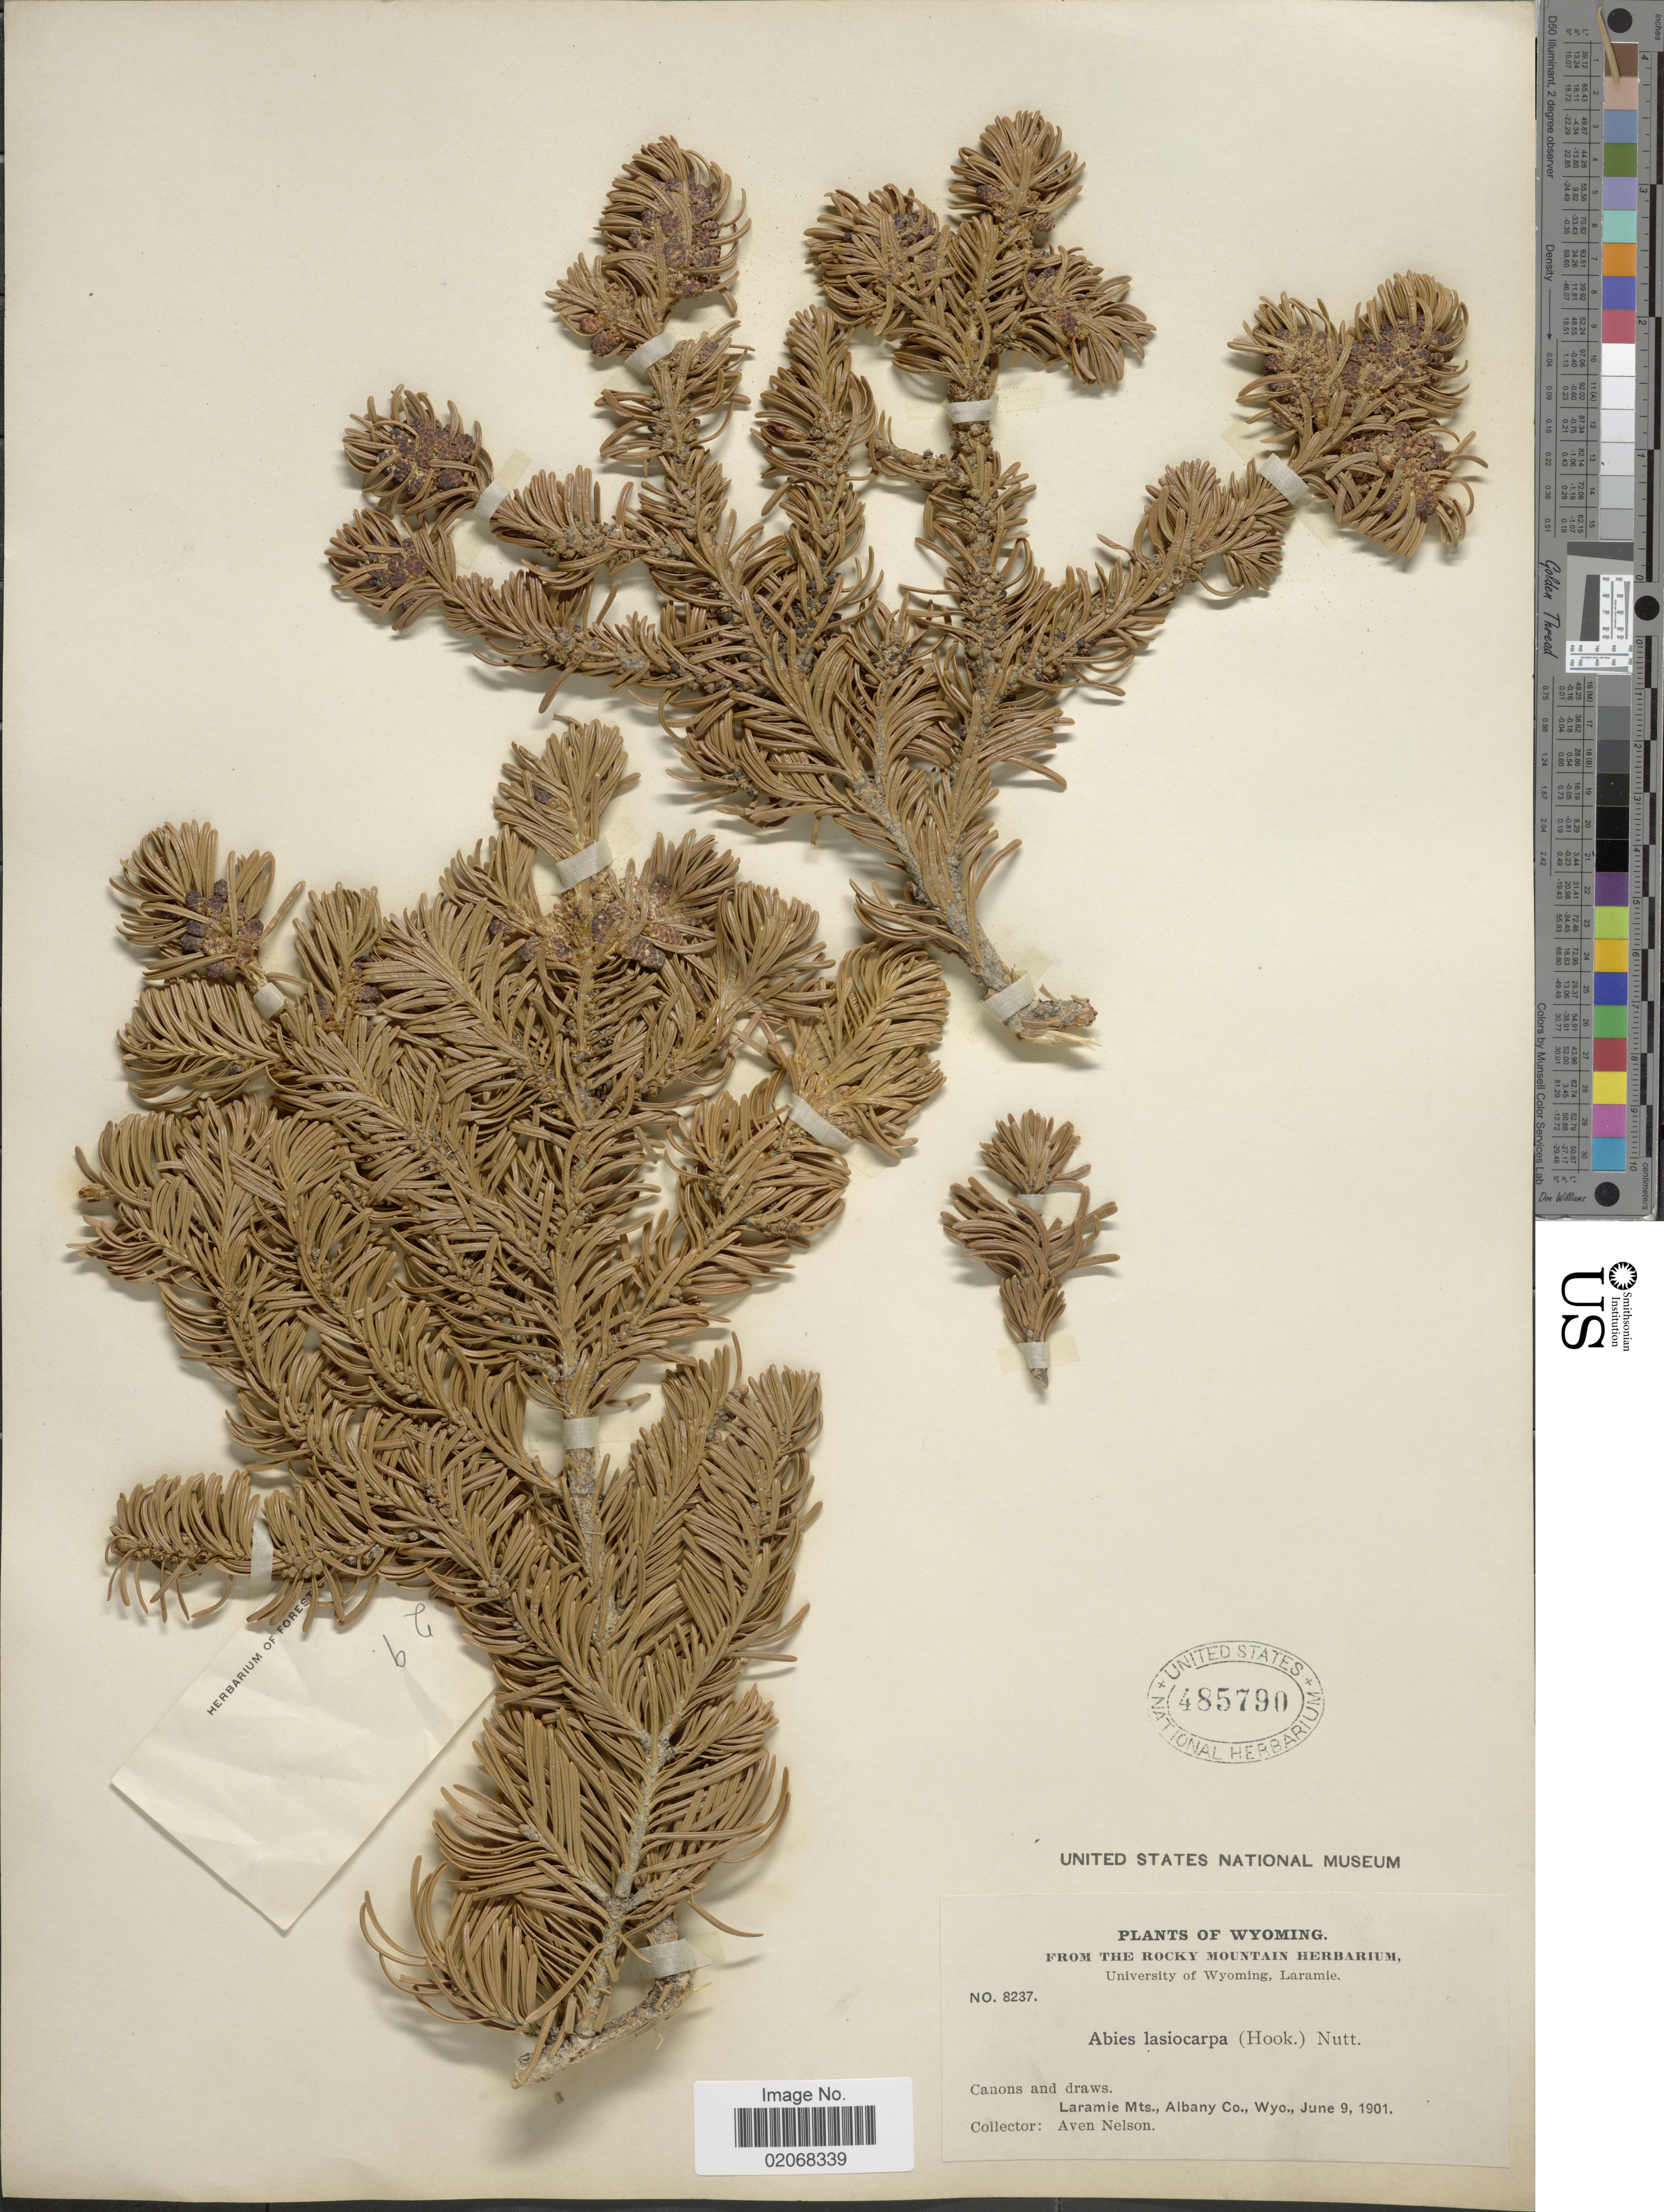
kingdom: Plantae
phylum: Tracheophyta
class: Pinopsida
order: Pinales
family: Pinaceae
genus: Abies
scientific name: Abies lasiocarpa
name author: (Hook.) Nutt.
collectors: A. Nelson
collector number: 8237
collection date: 1901-06-09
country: United States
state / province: Wyoming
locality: Canon and draws, laramie Mts., Albany Co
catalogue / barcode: US 485790